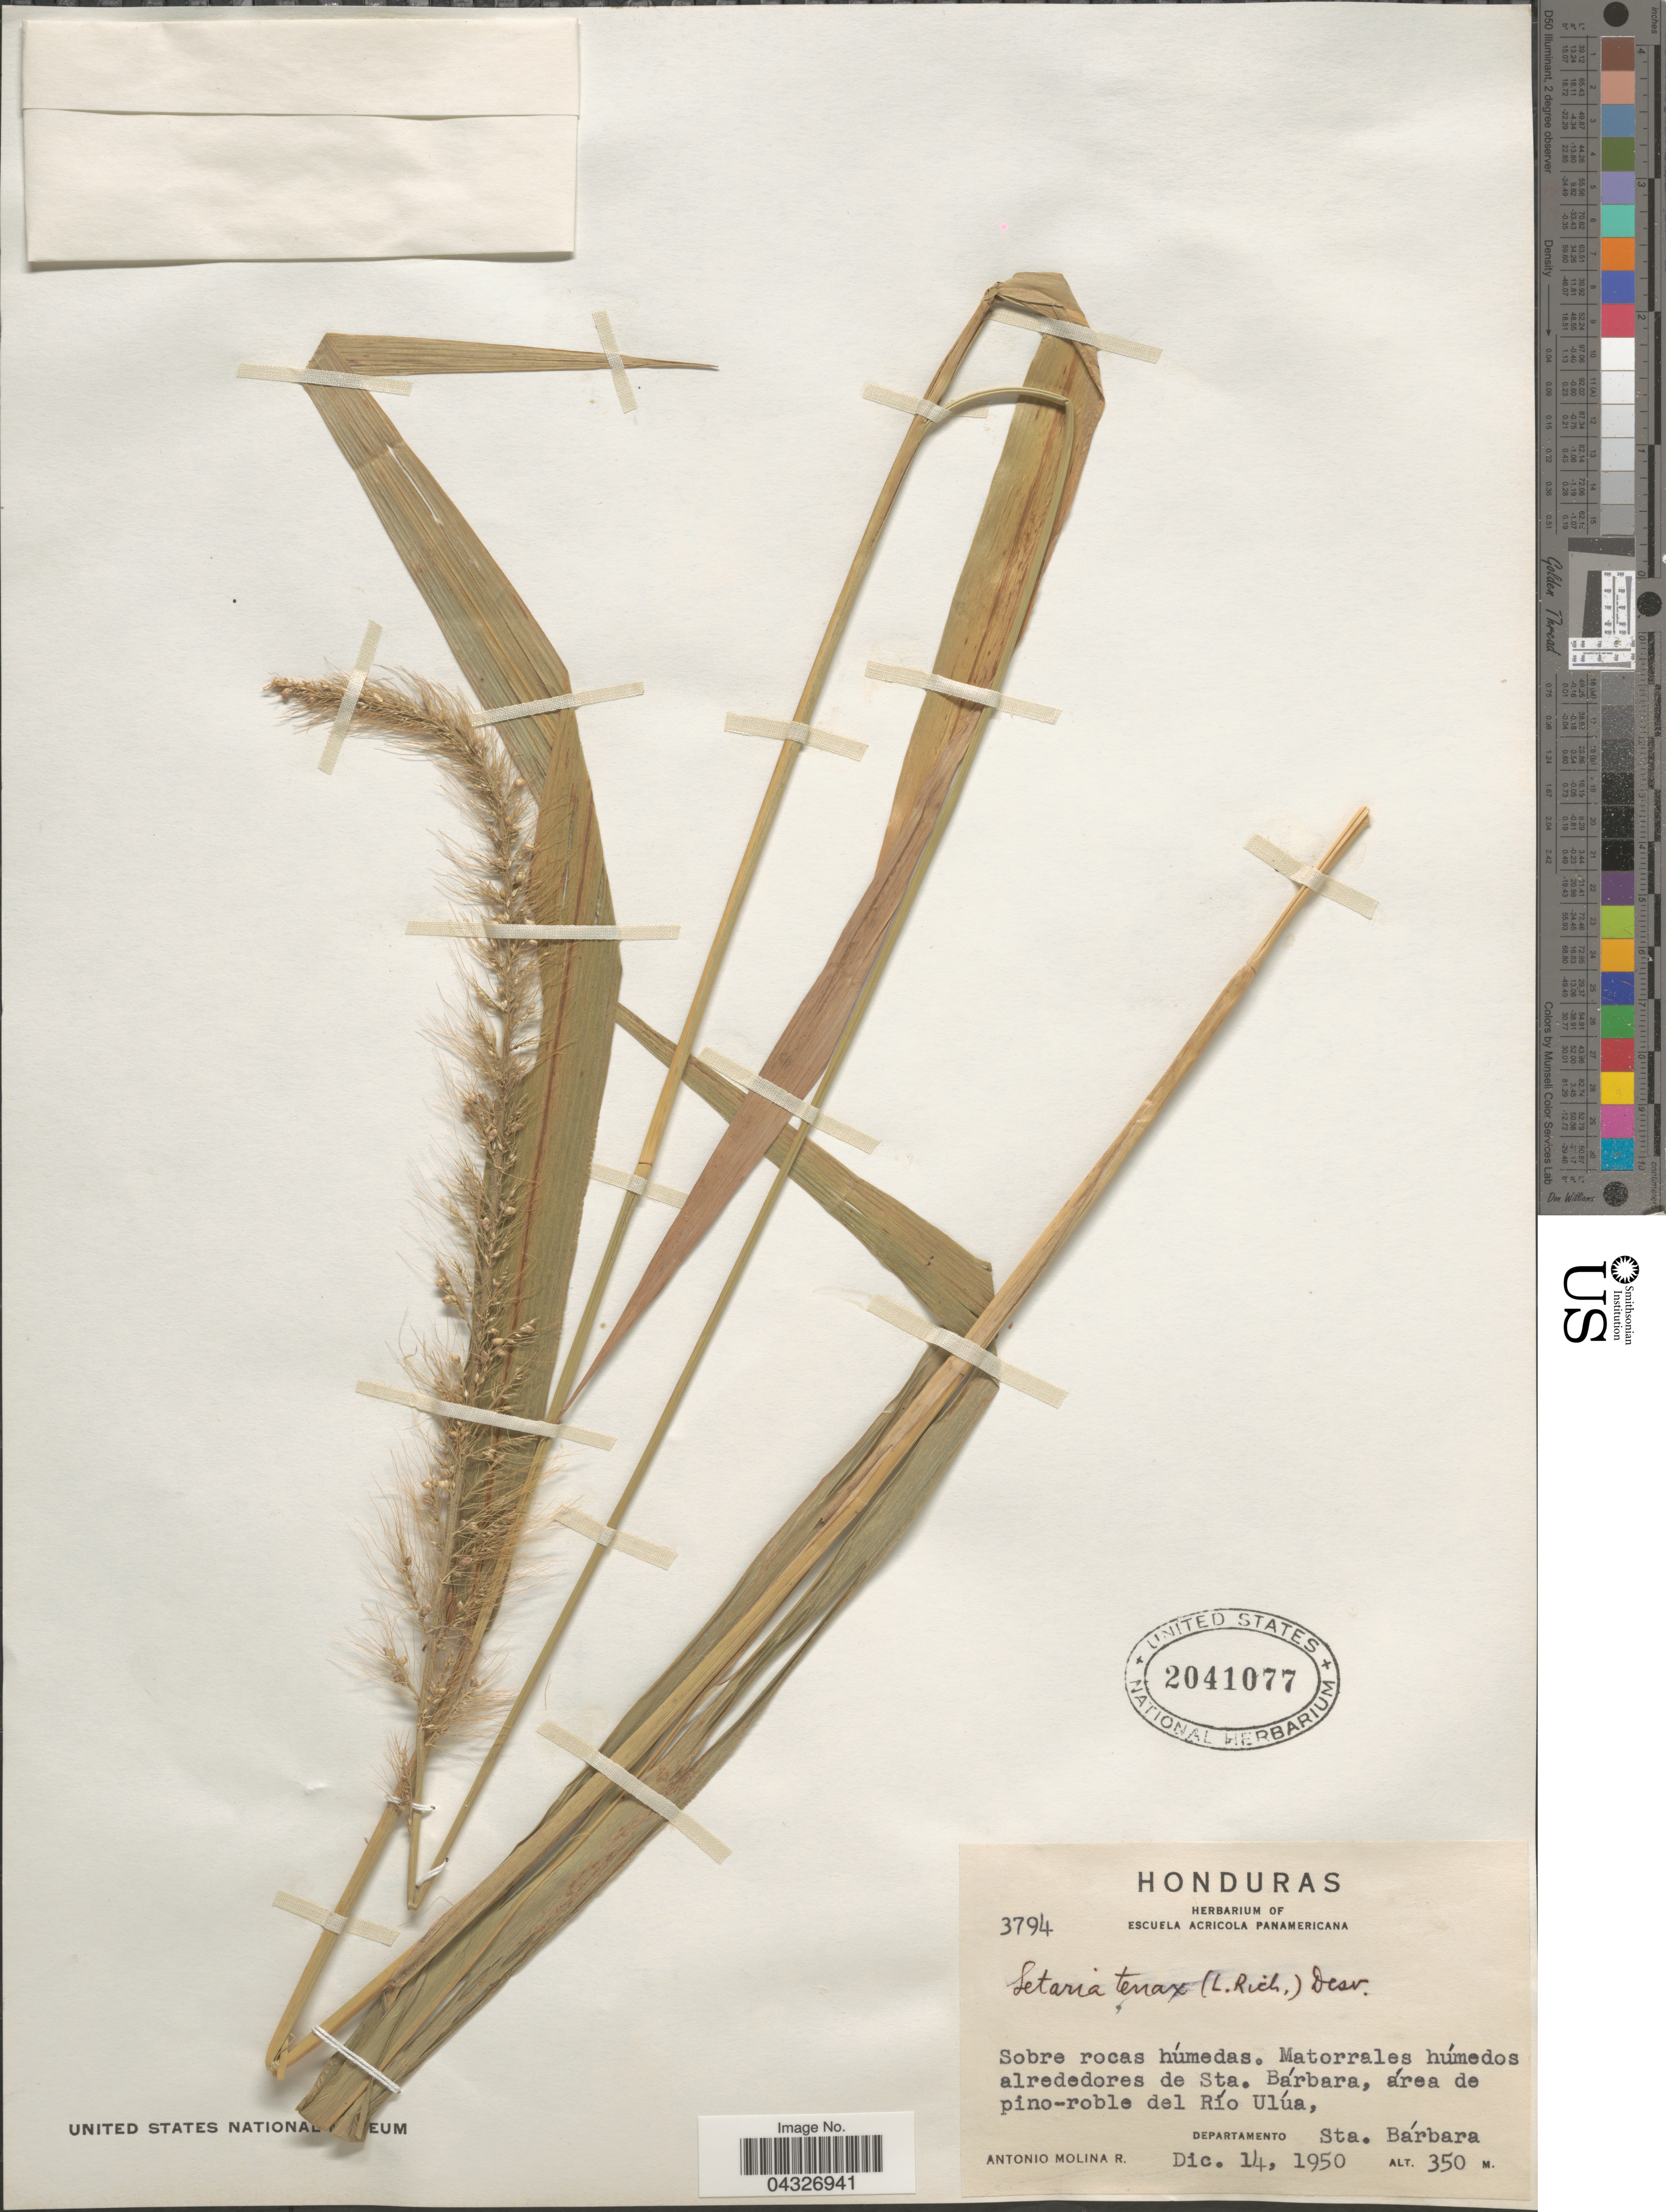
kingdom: Plantae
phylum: Tracheophyta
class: Liliopsida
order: Poales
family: Poaceae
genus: Setaria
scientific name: Setaria tenax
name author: (Rich.) Desv.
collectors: A. Molina R.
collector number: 3794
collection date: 1950-12-14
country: Honduras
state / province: Santa Barbara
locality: Matorrales húmedos alrededores de Sta. Bárbara, área de pino-roble del Río Ulúa, Departamento Sta. Bárbara.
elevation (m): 350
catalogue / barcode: US 2041077